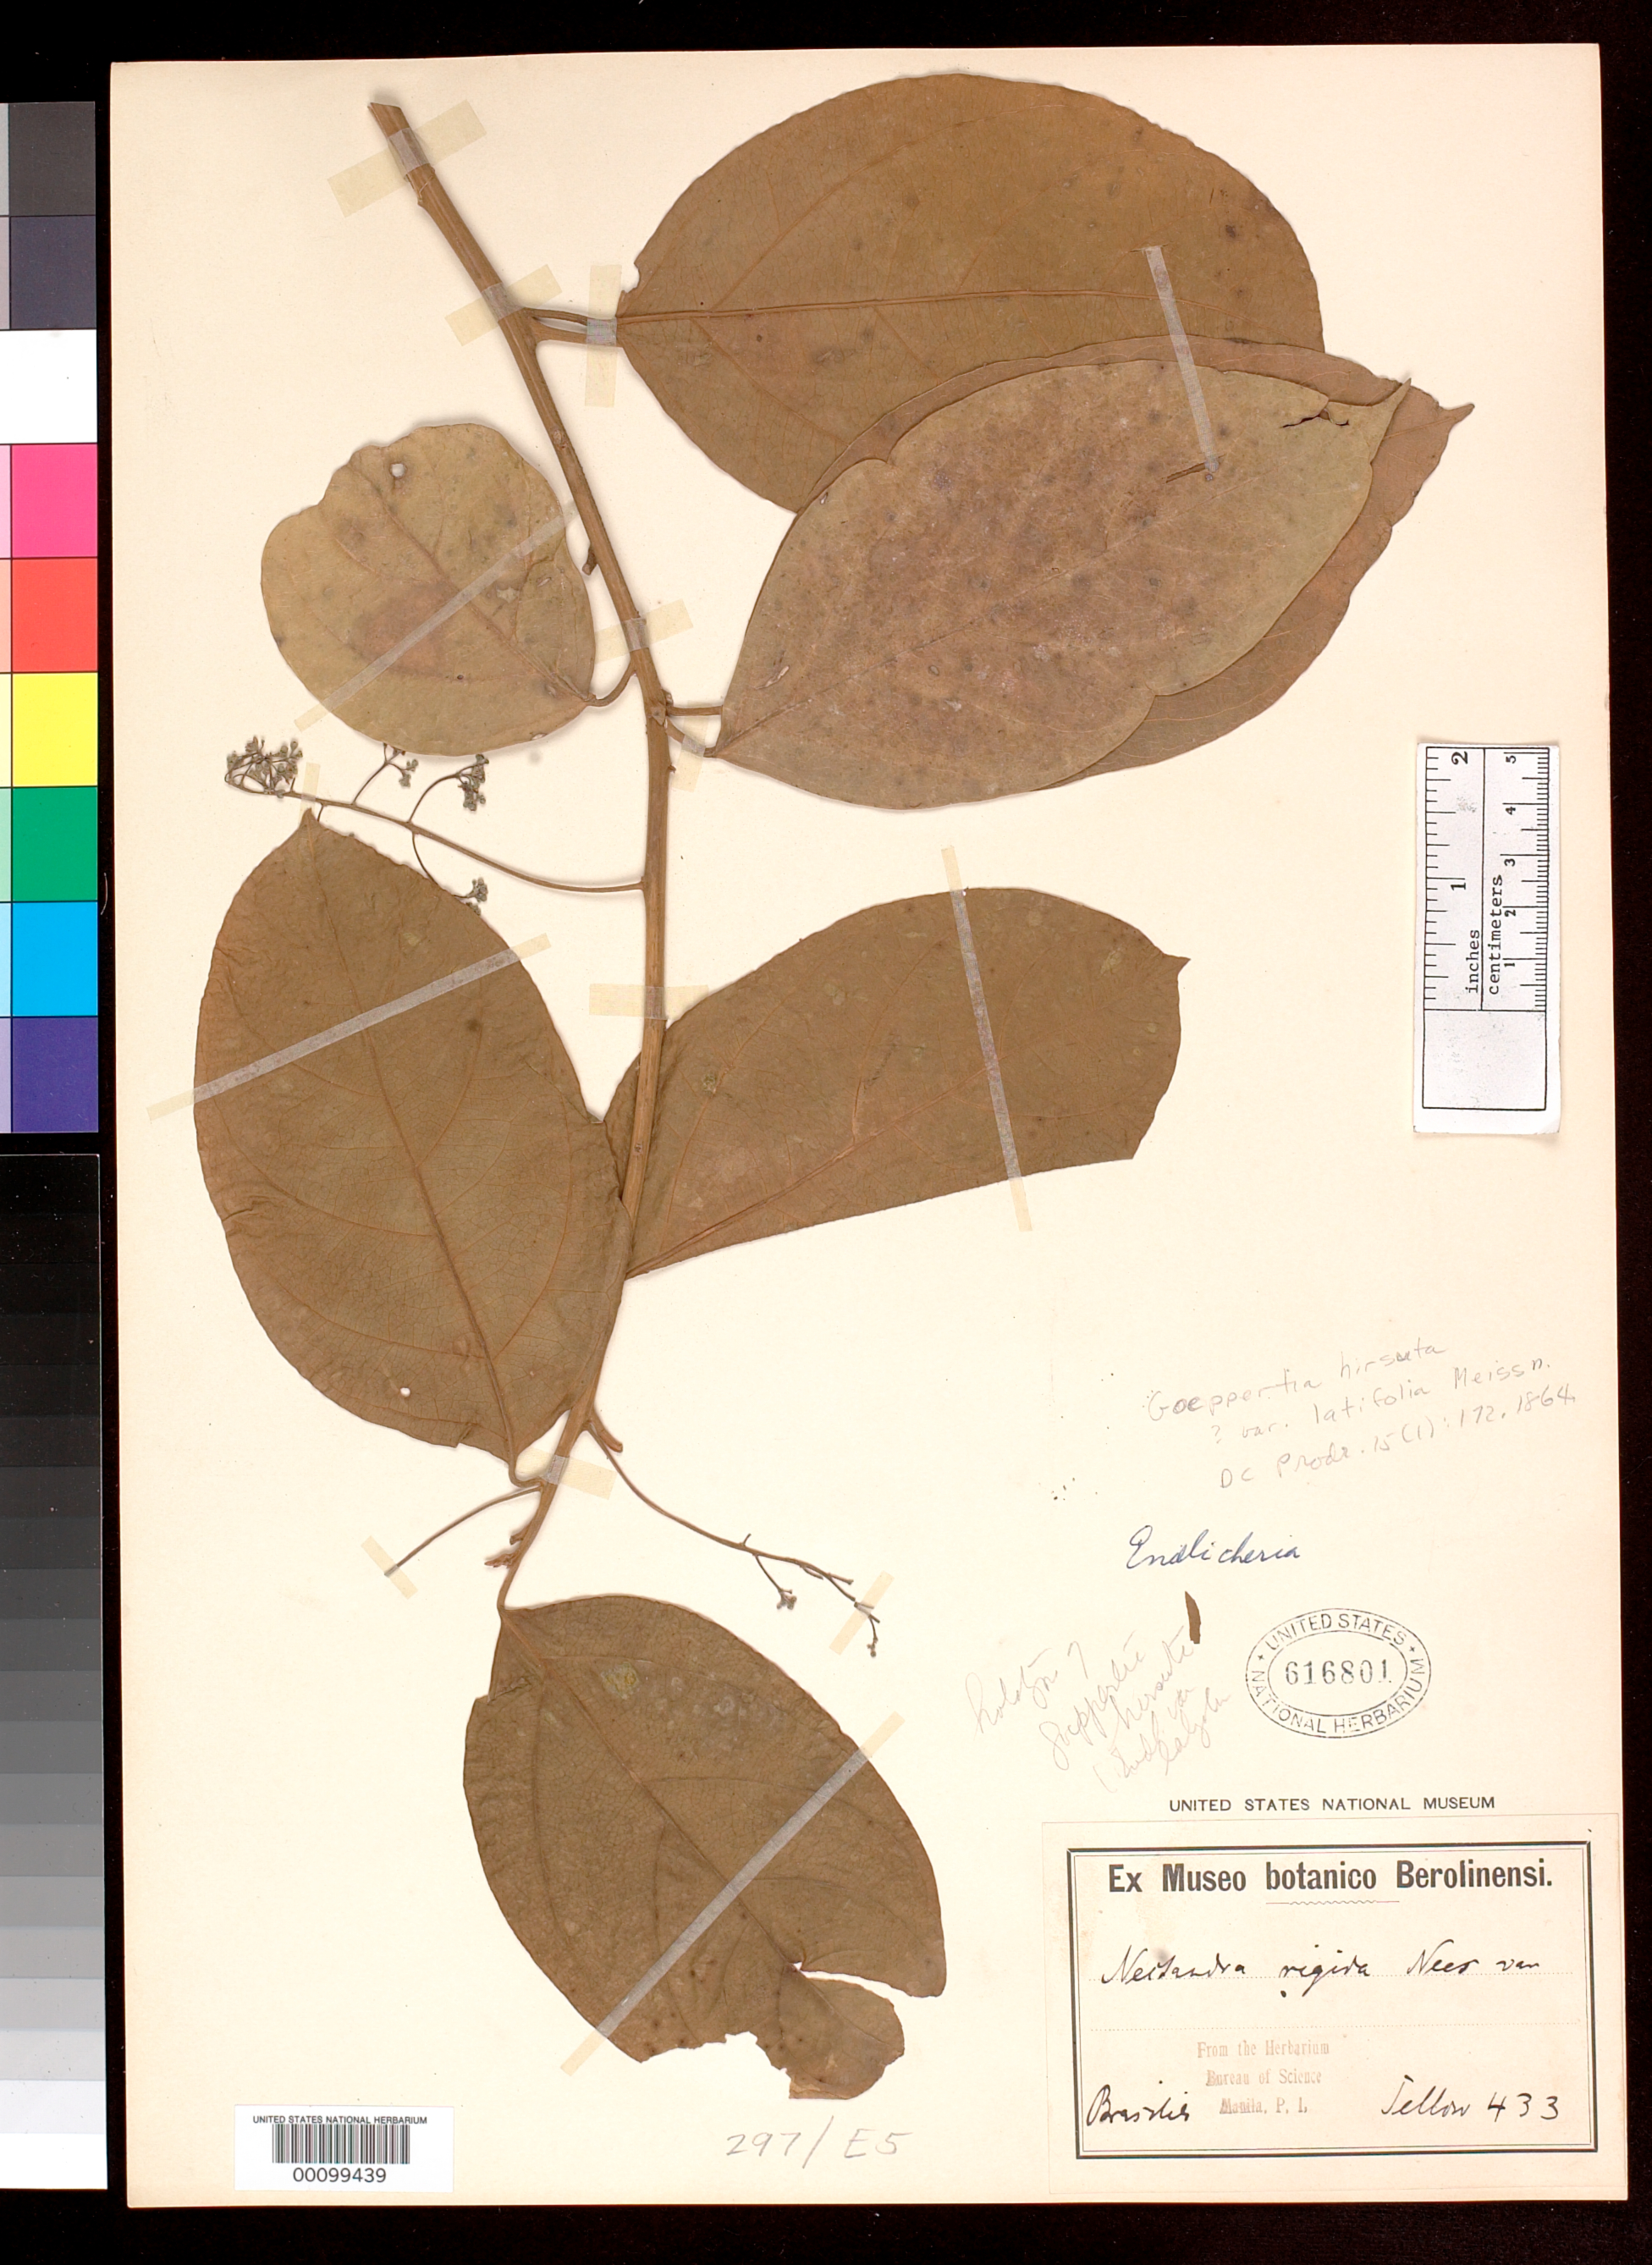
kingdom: Plantae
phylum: Tracheophyta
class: Magnoliopsida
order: Laurales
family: Lauraceae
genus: Goeppertia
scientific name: Goeppertia hirsuta var. latifolia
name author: Meisn. in DC.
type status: Holotype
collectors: F. Sellow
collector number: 433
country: Brazil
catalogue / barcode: US 616801